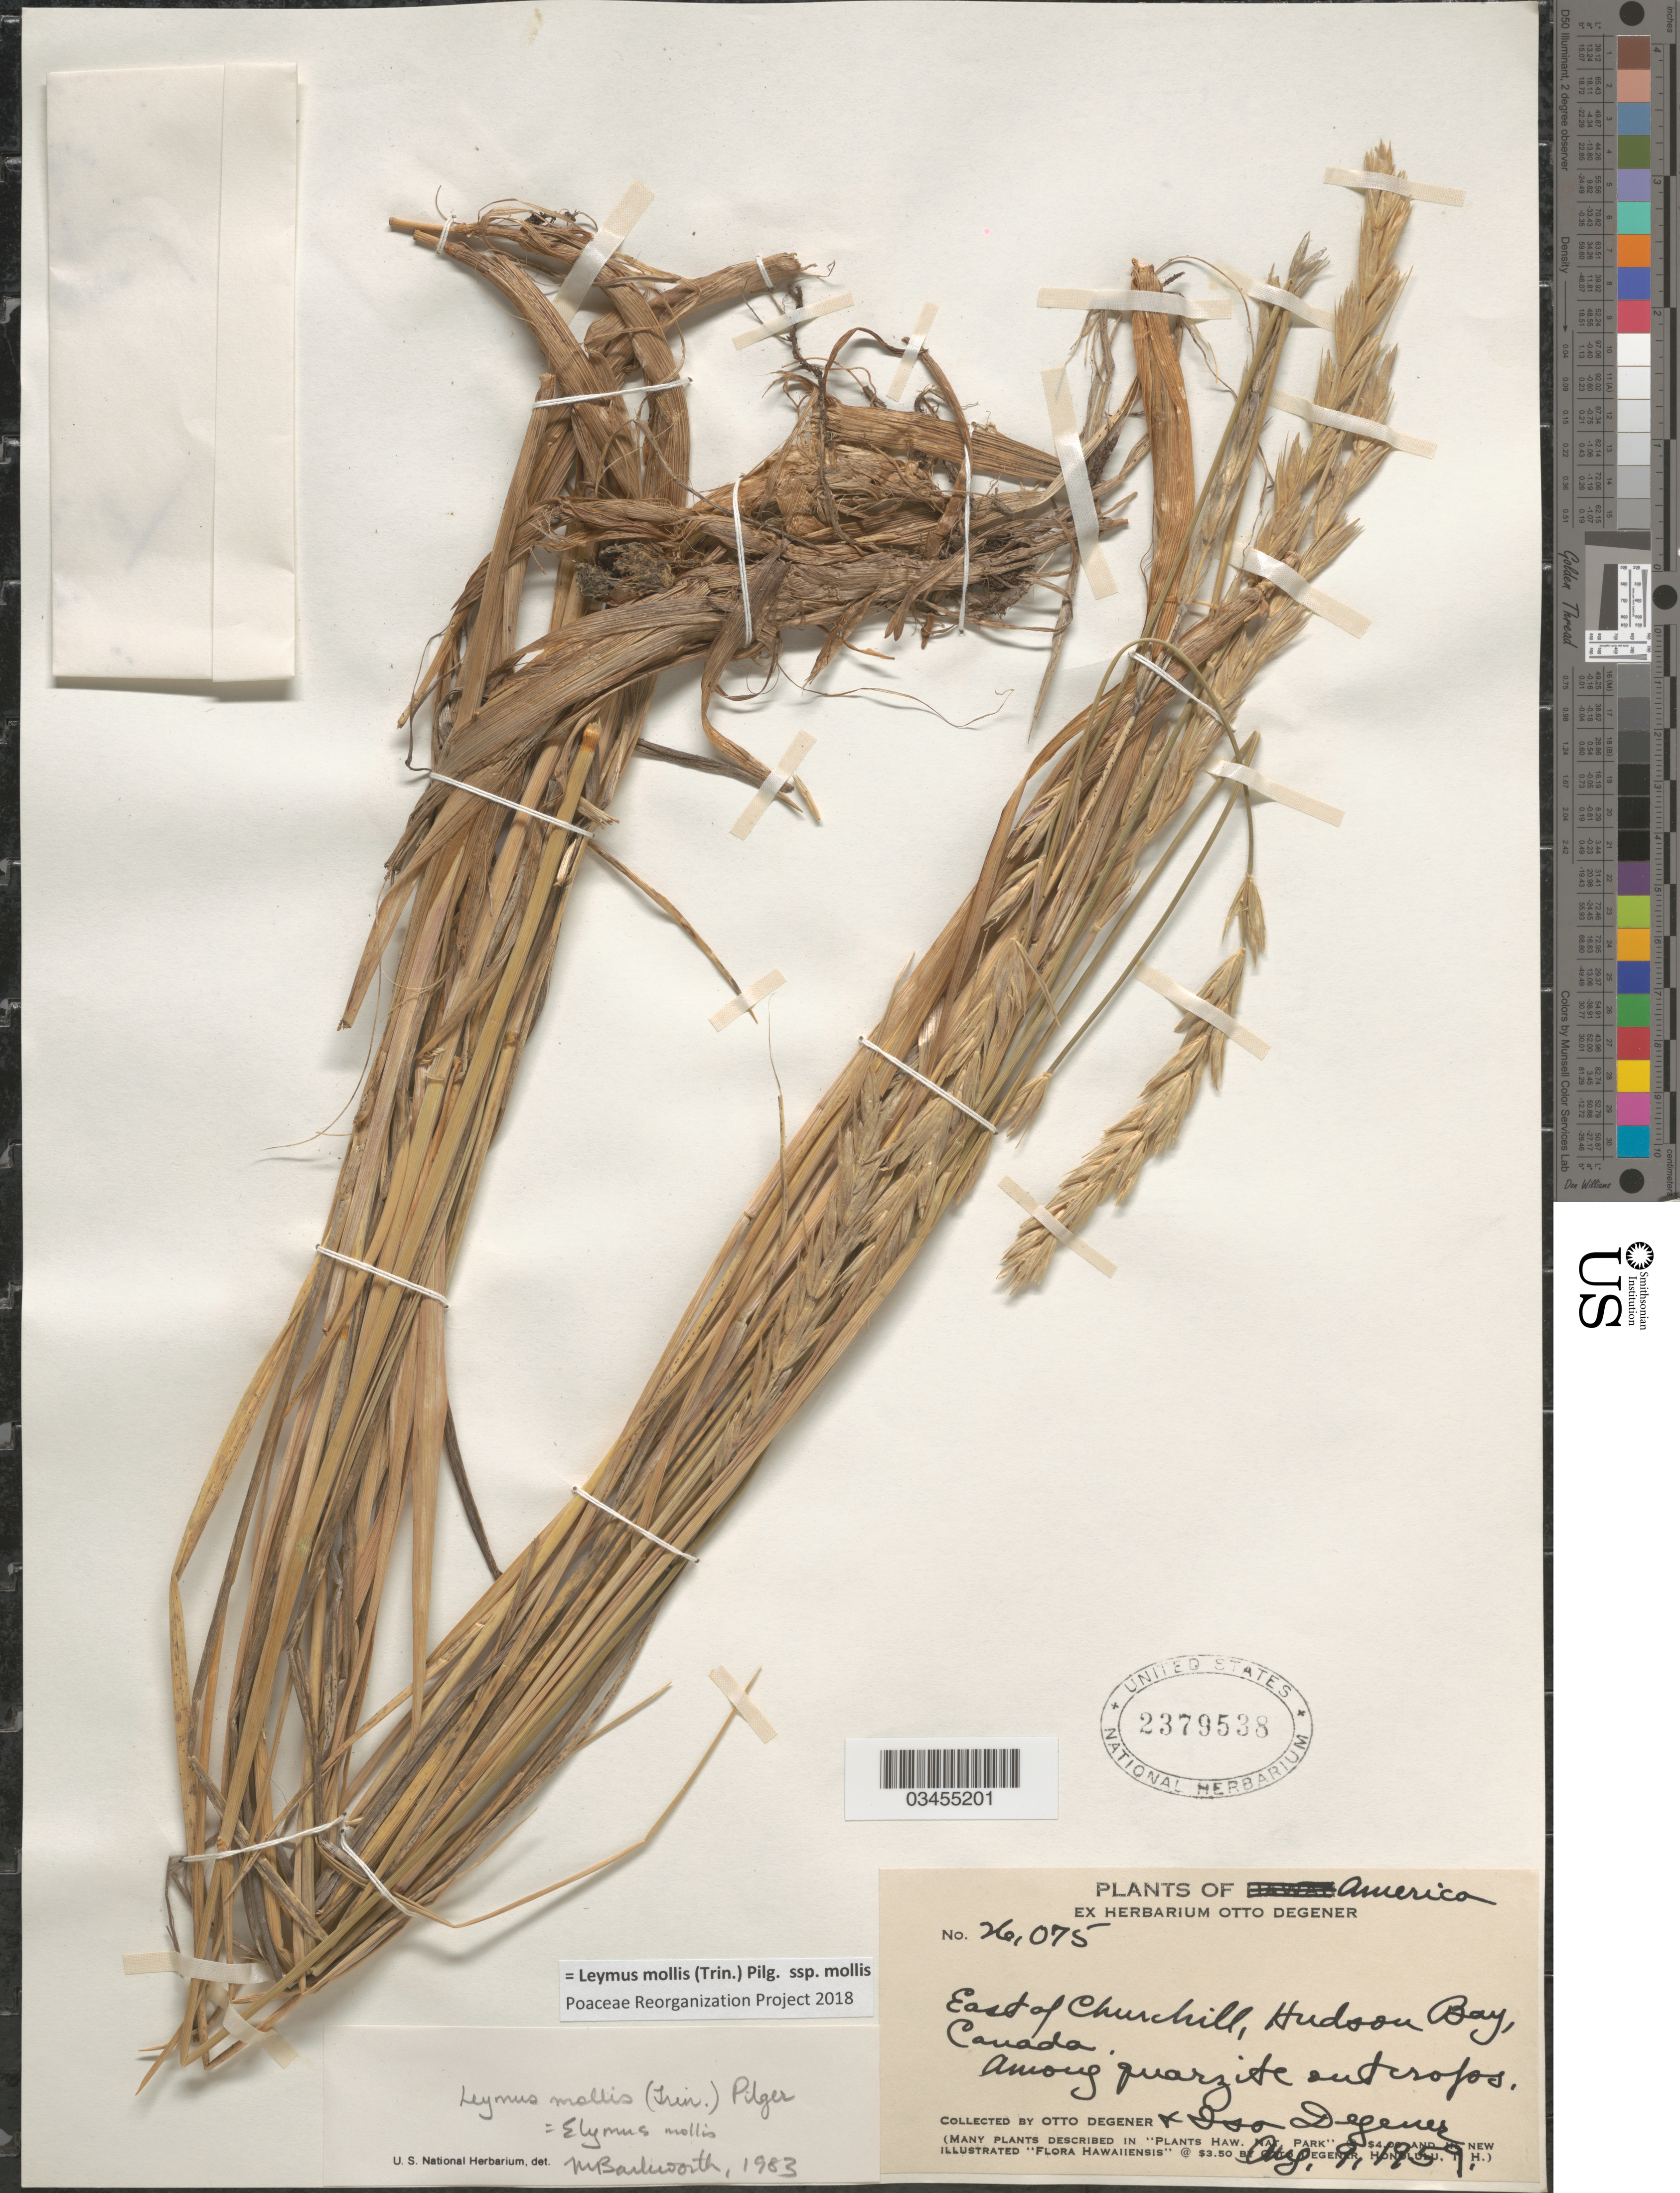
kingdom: Plantae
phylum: Tracheophyta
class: Liliopsida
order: Poales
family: Poaceae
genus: Leymus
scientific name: Leymus mollis subsp. mollis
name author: (Trin.) Pilg.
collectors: O. Degener & I. Degener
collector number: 26075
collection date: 1959-08-01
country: Canada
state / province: Manitoba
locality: East of Churchill, Hudson Bay.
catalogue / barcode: US 2379538